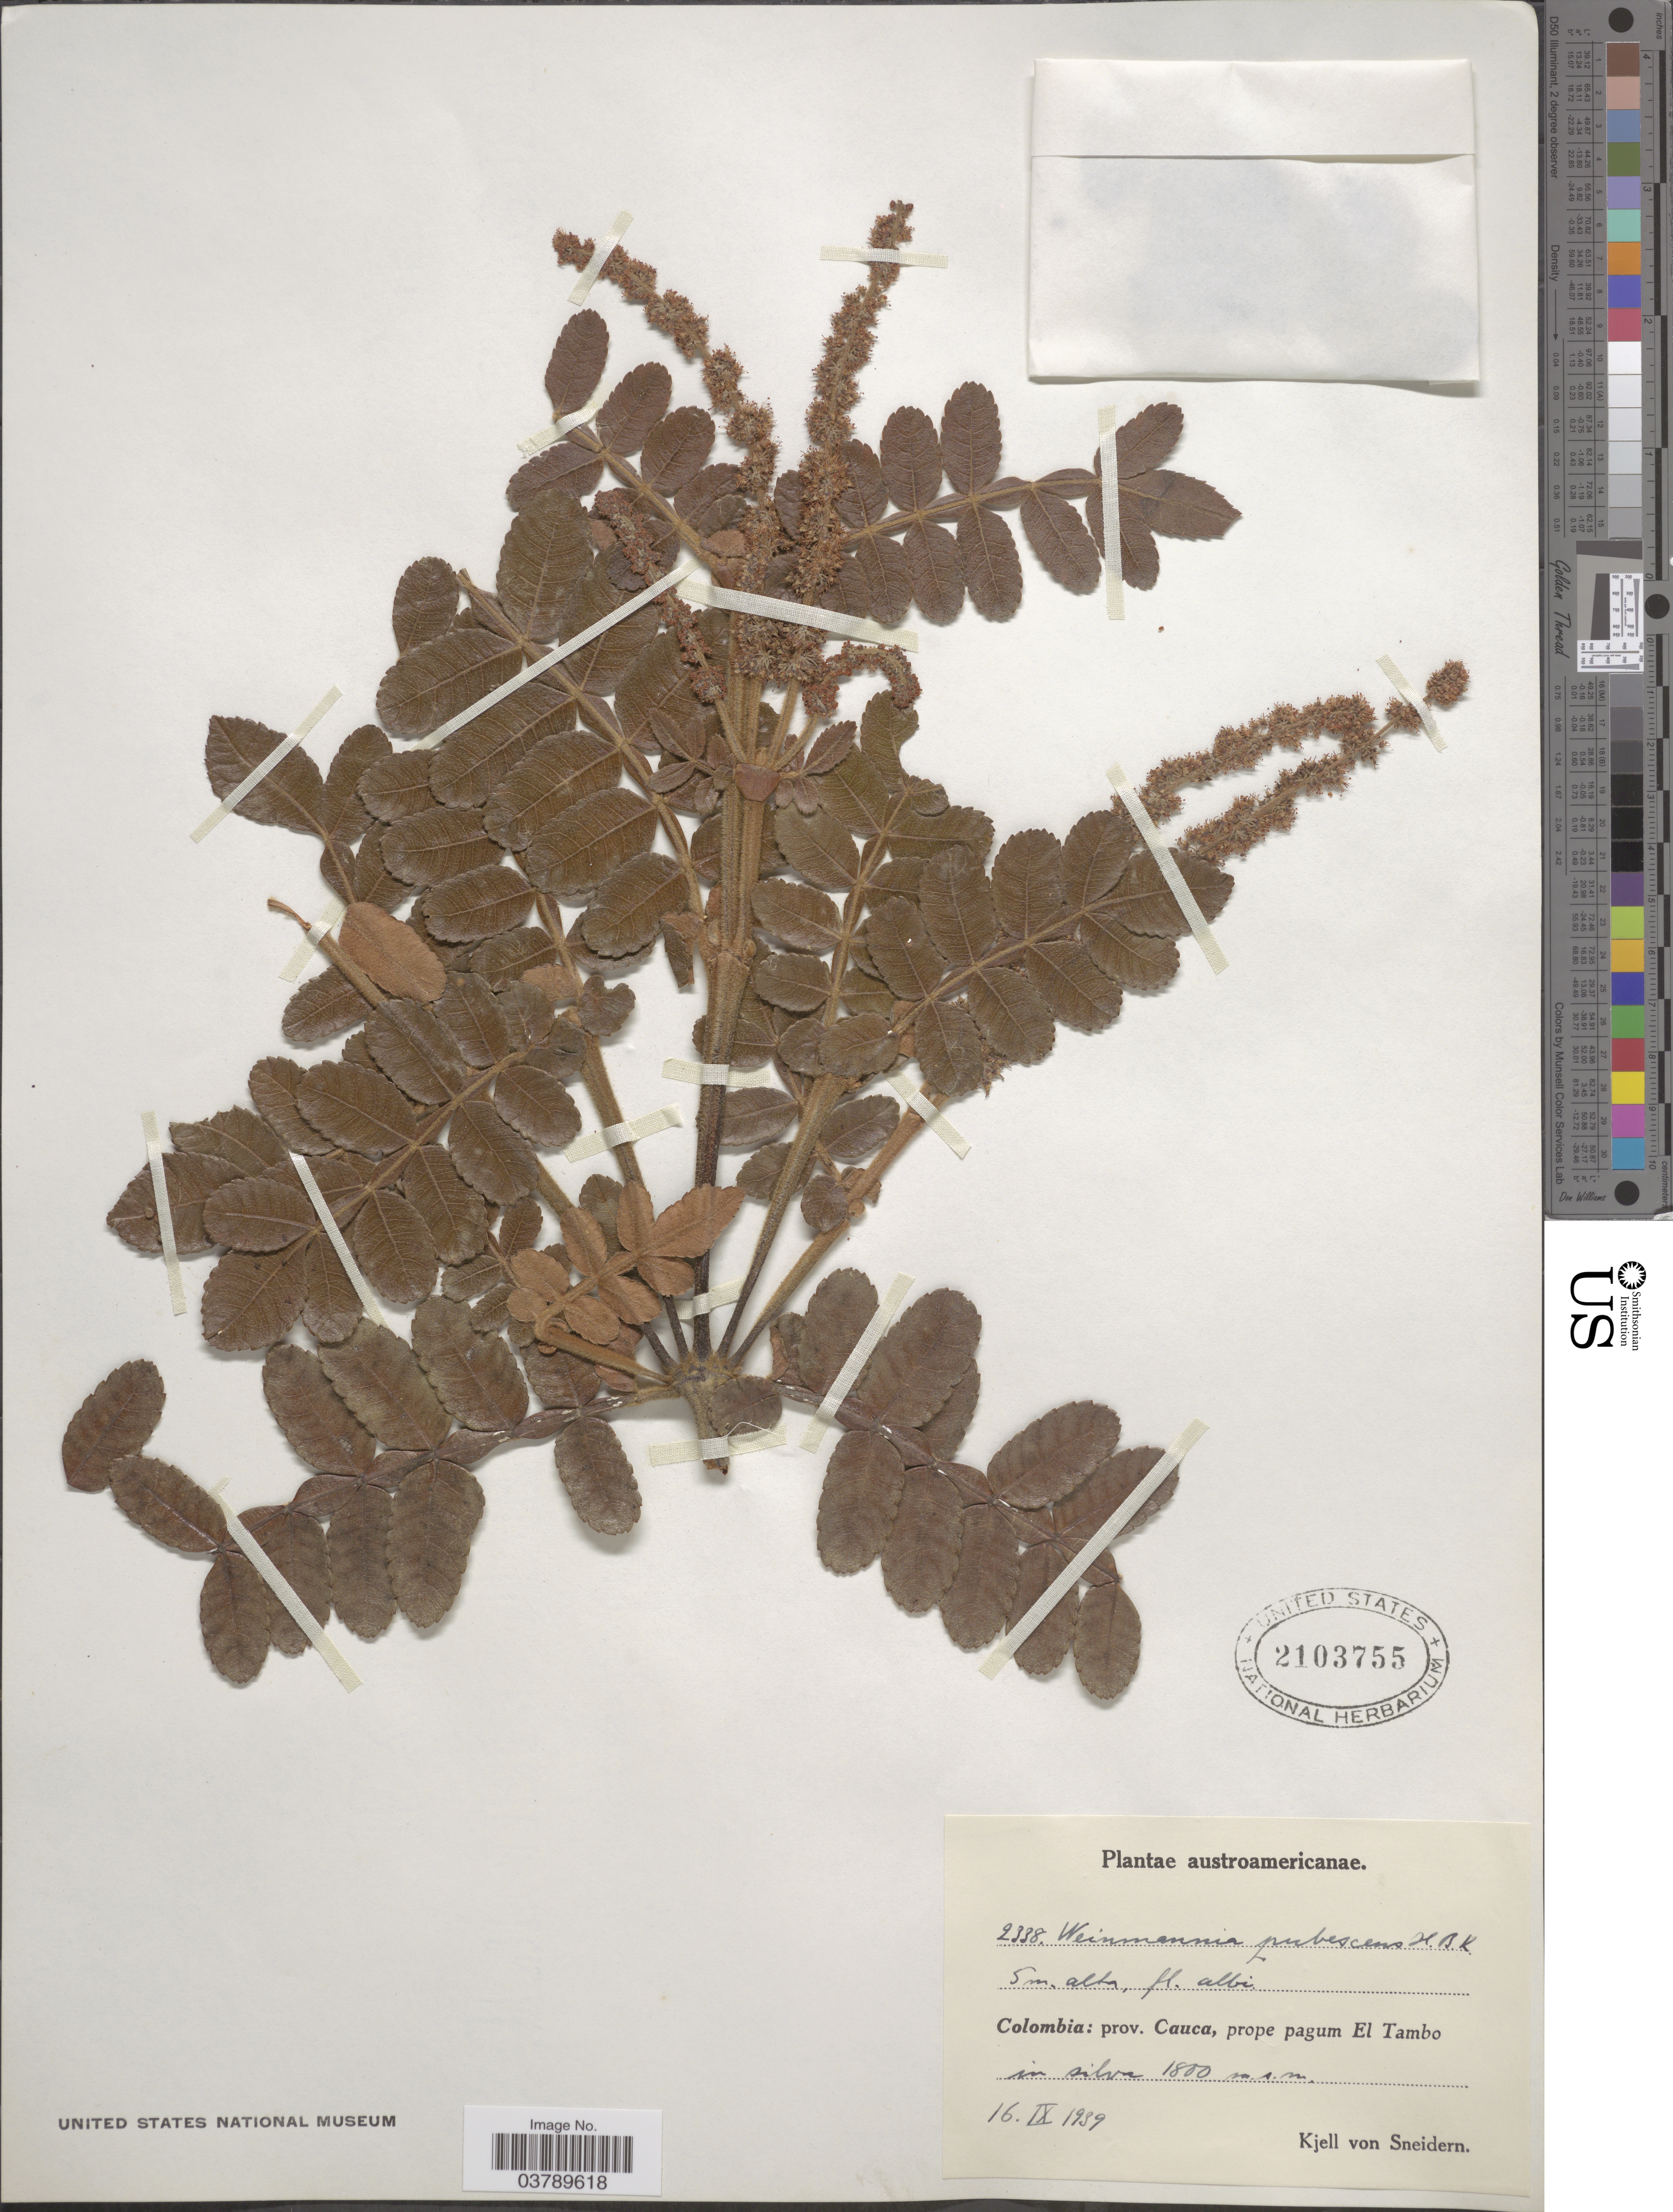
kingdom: Plantae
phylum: Tracheophyta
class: Magnoliopsida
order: Oxalidales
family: Cunoniaceae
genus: Weinmannia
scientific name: Weinmannia pubescens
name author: Kunth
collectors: K. von Sneidern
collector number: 2338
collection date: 1939-09-16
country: Colombia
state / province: Cauca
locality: Prope pagum El Tambo.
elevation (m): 1800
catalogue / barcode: US 2103755